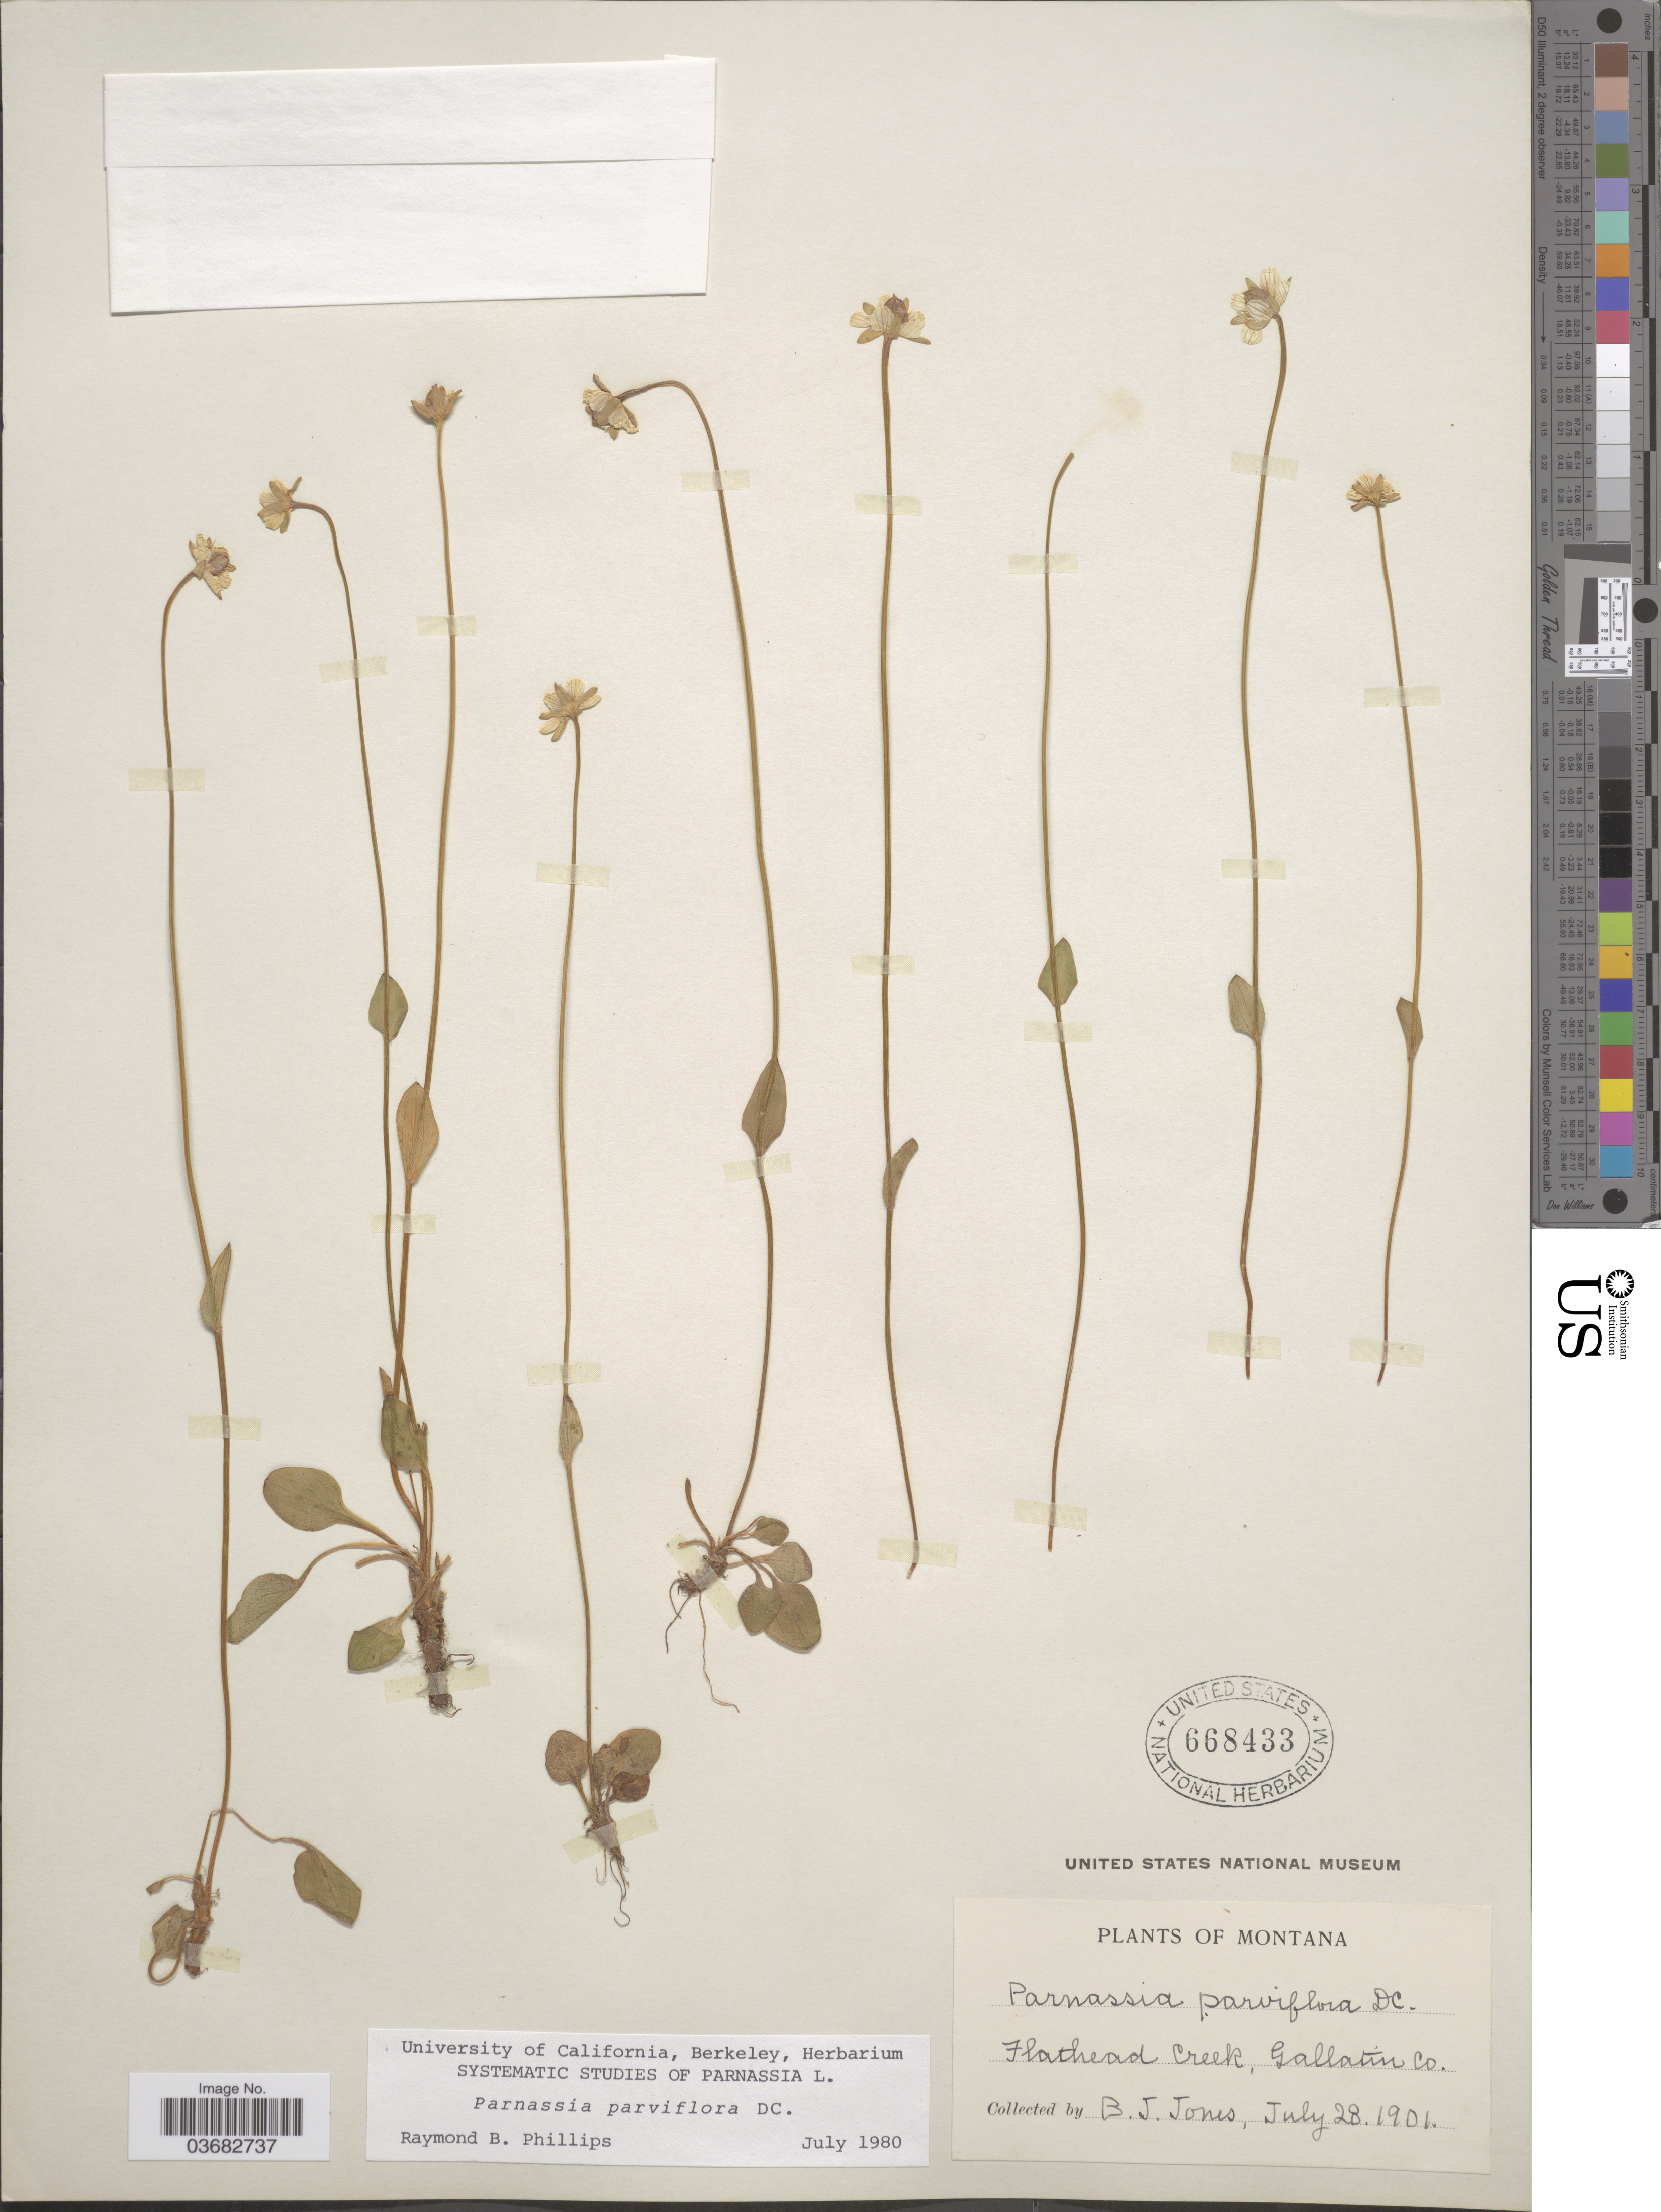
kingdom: Plantae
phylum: Tracheophyta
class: Magnoliopsida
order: Celastrales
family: Parnassiaceae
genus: Parnassia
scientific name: Parnassia parviflora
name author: DC.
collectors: B. Jones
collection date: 1901-07-28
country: United States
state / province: Montana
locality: Flathead Creek, Gallatin Co.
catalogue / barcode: US 668433